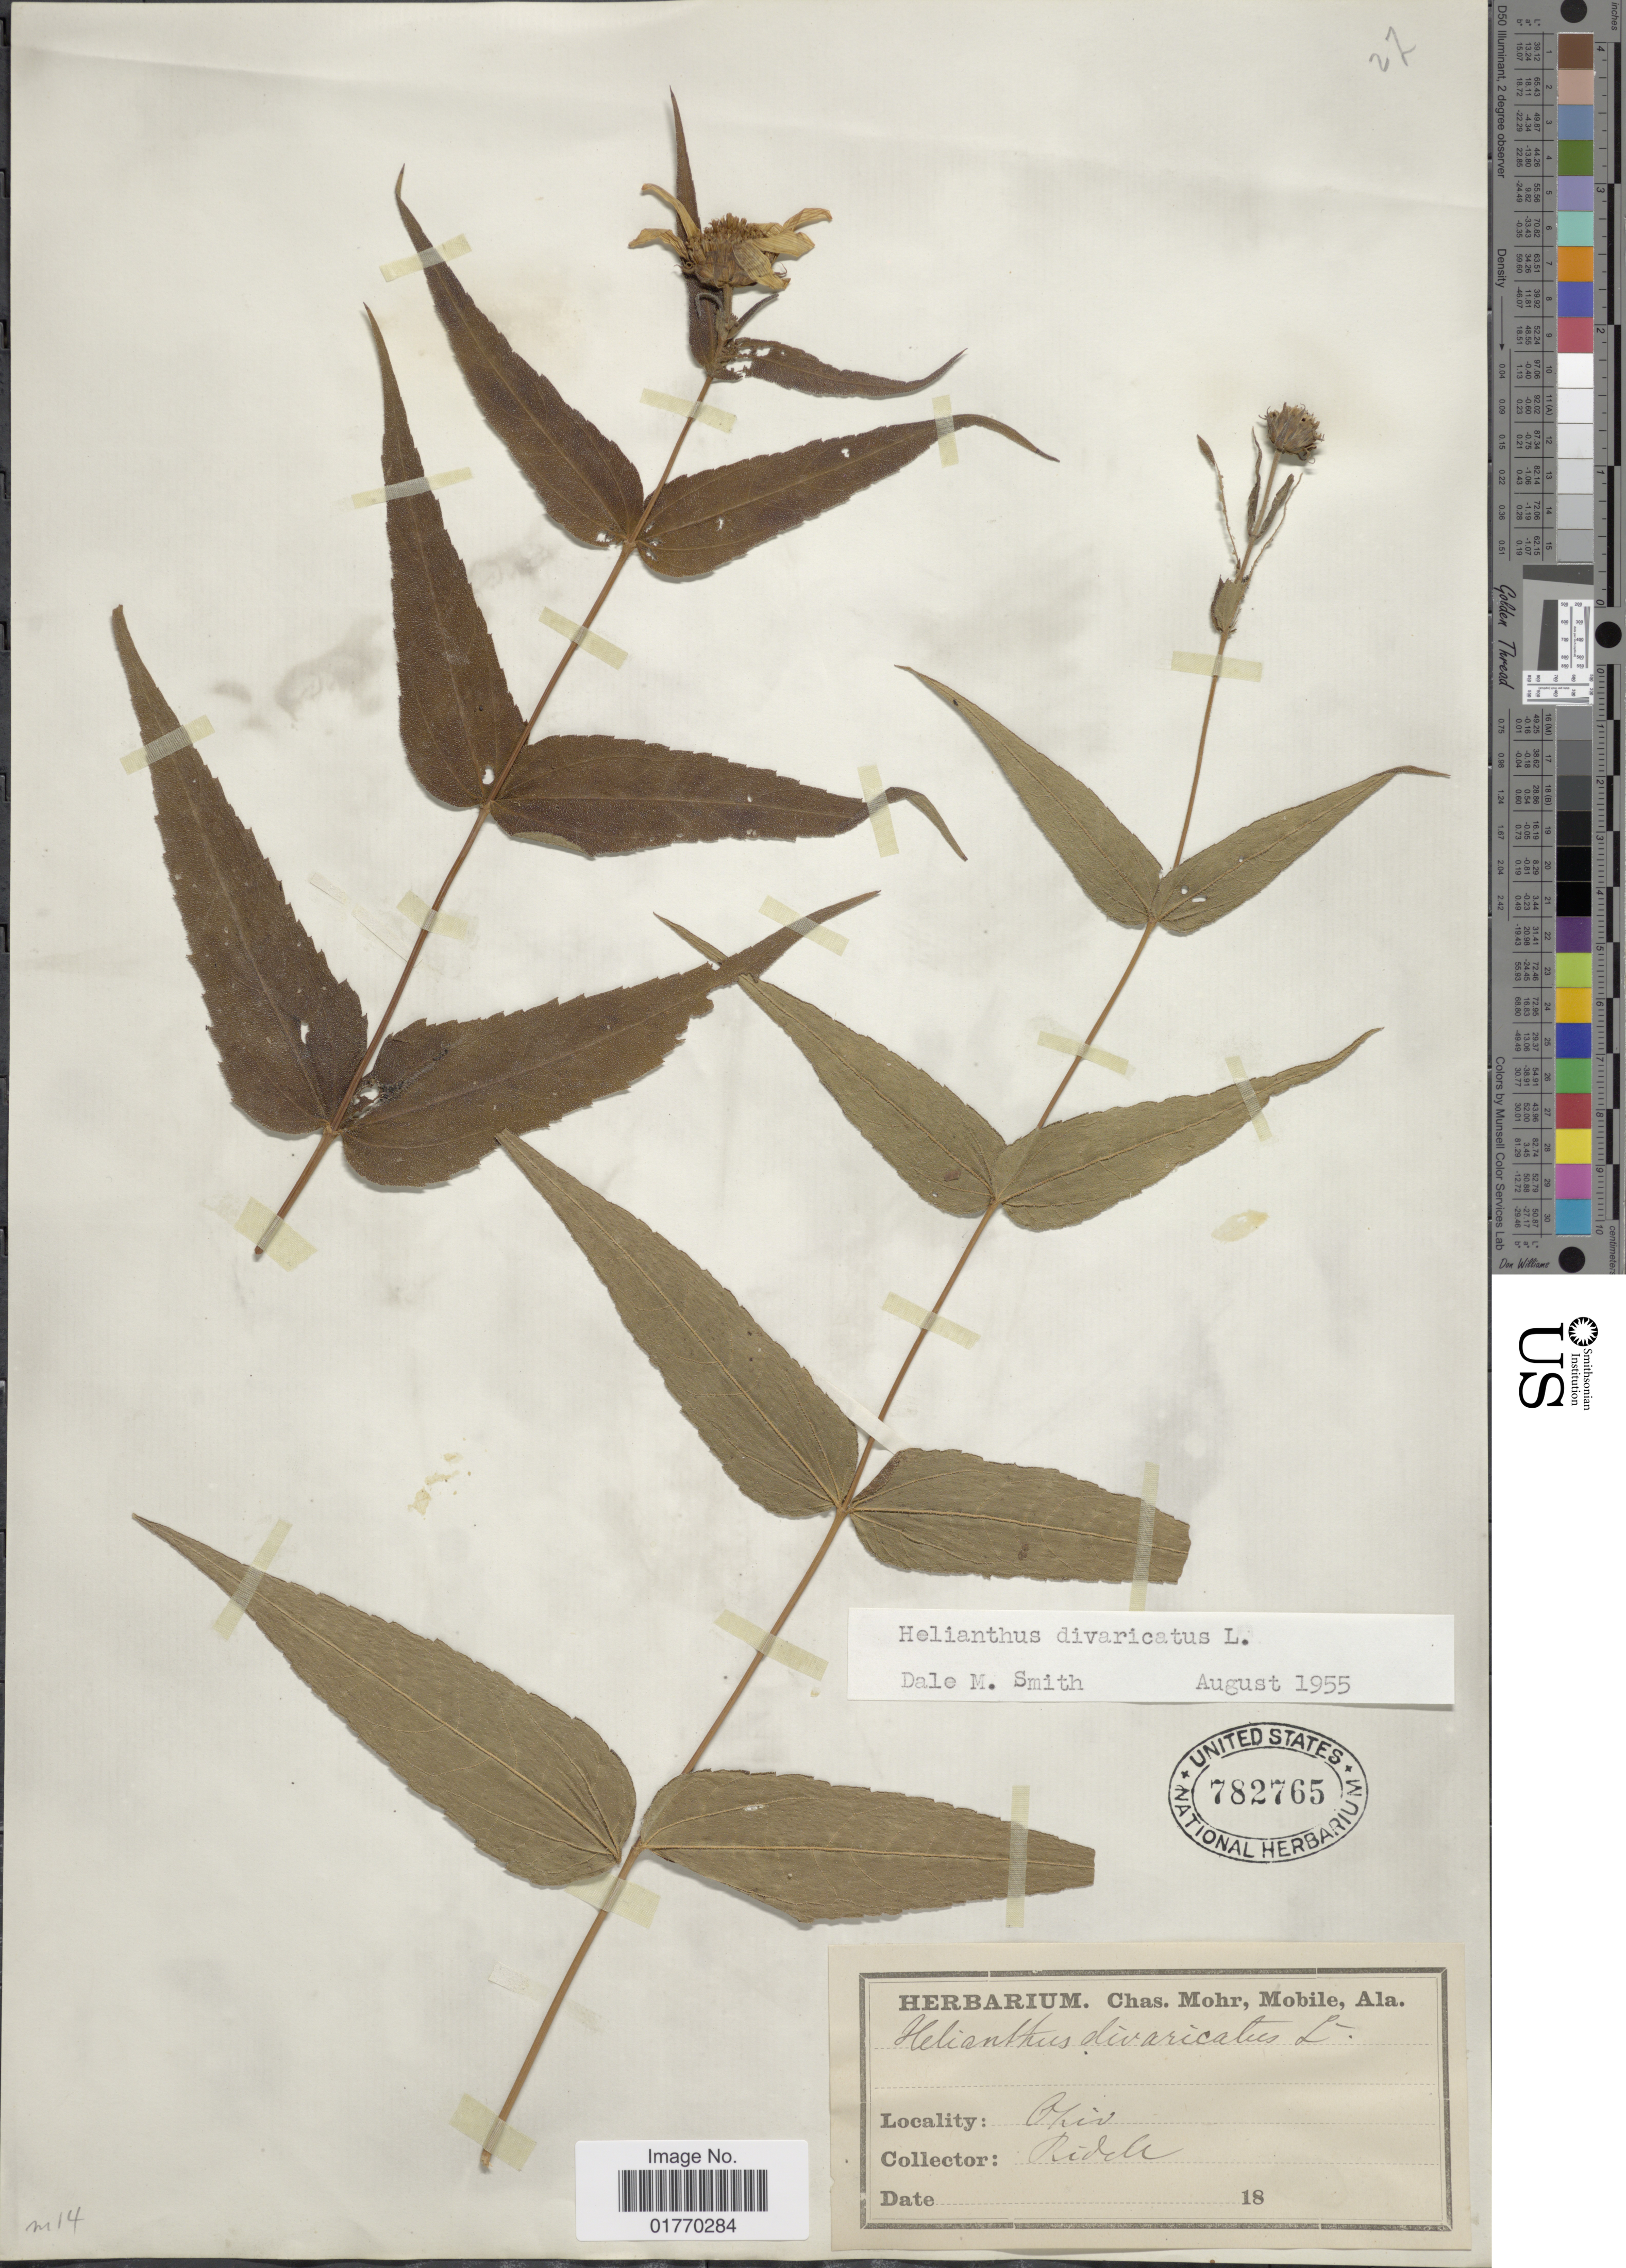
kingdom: Plantae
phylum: Tracheophyta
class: Magnoliopsida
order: Asterales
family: Asteraceae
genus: Helianthus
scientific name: Helianthus divaricatus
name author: L.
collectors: -. Ridell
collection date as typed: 18--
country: United States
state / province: Ohio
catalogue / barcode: US 782765